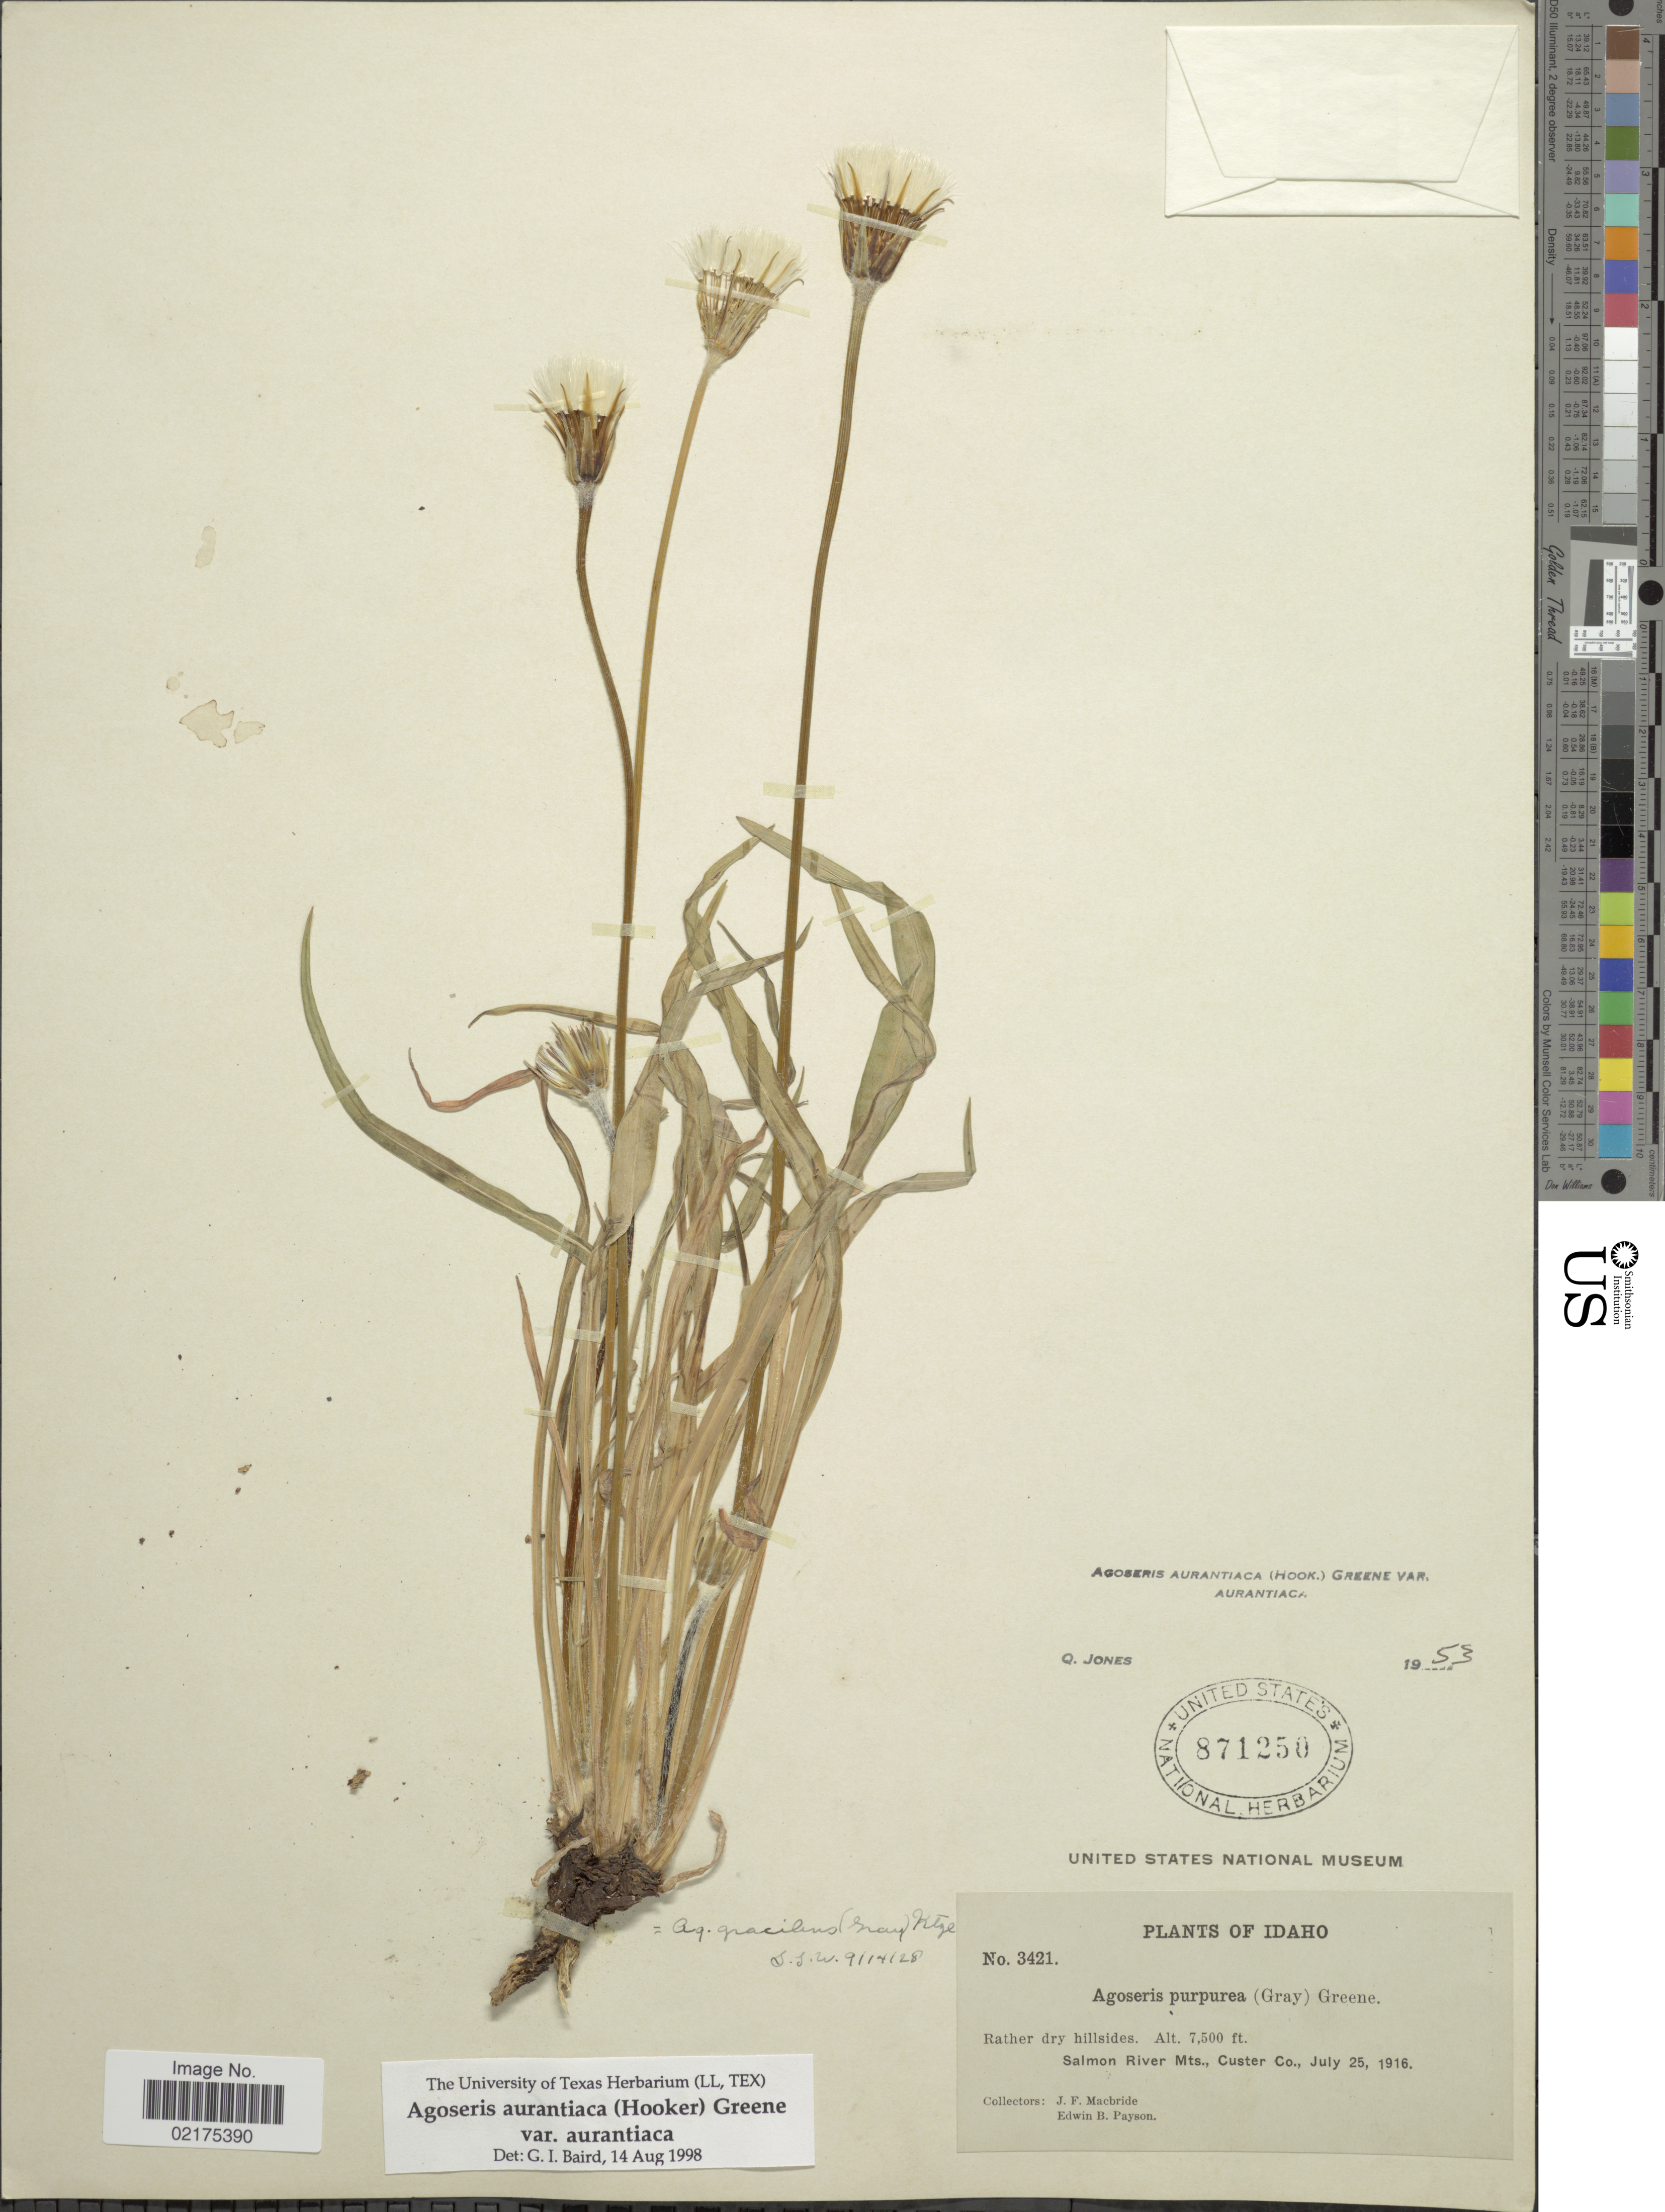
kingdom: Plantae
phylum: Tracheophyta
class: Magnoliopsida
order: Asterales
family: Asteraceae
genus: Agoseris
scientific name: Agoseris aurantiaca var. aurantiaca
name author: (Hook.) Greene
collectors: J. F. Macbride & E. B. Payson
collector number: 3421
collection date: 1916-07-25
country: United States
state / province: Idaho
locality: Salmon River Mts., Custer Co.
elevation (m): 2286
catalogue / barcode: US 871250